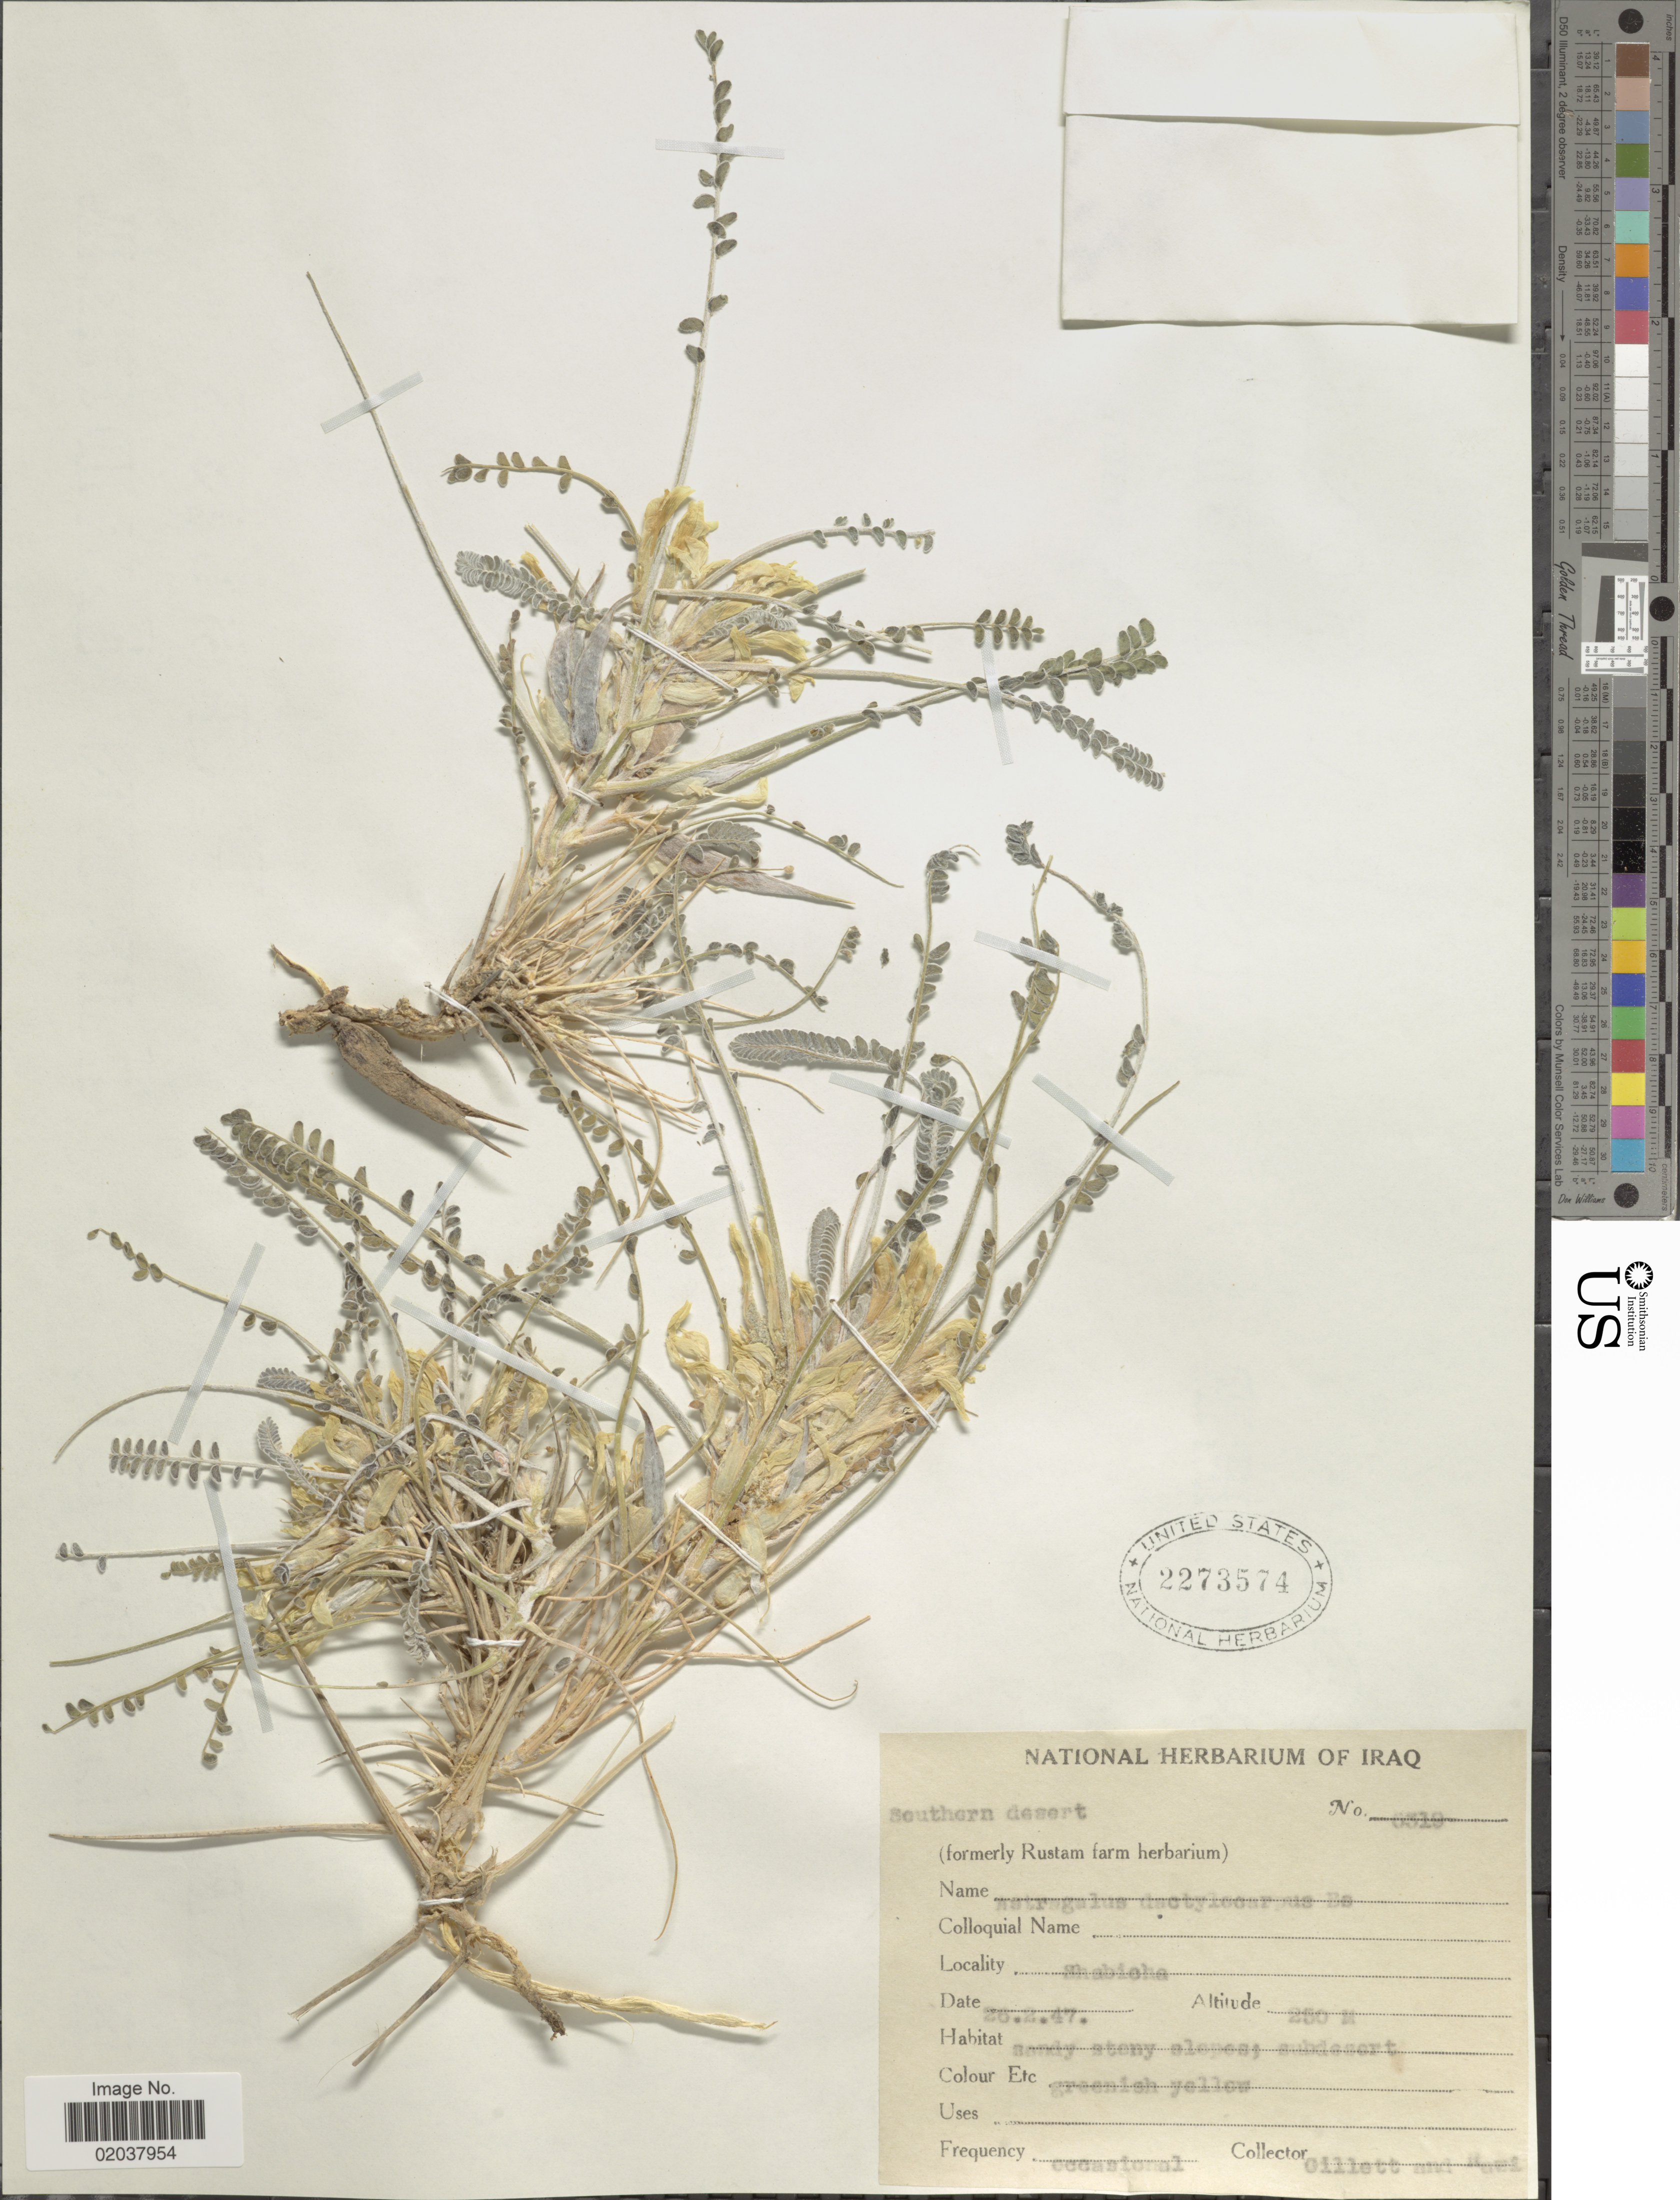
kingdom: Plantae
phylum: Tracheophyta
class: Magnoliopsida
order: Fabales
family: Fabaceae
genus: Astragalus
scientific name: Astragalus dactylocarpus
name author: Boiss.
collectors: Gillett, -- & -. Rawi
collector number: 6319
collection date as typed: Transcribed d/m/y: 26/2/47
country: Iraq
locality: Shabicha [interpreted]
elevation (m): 250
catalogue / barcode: US 2273574